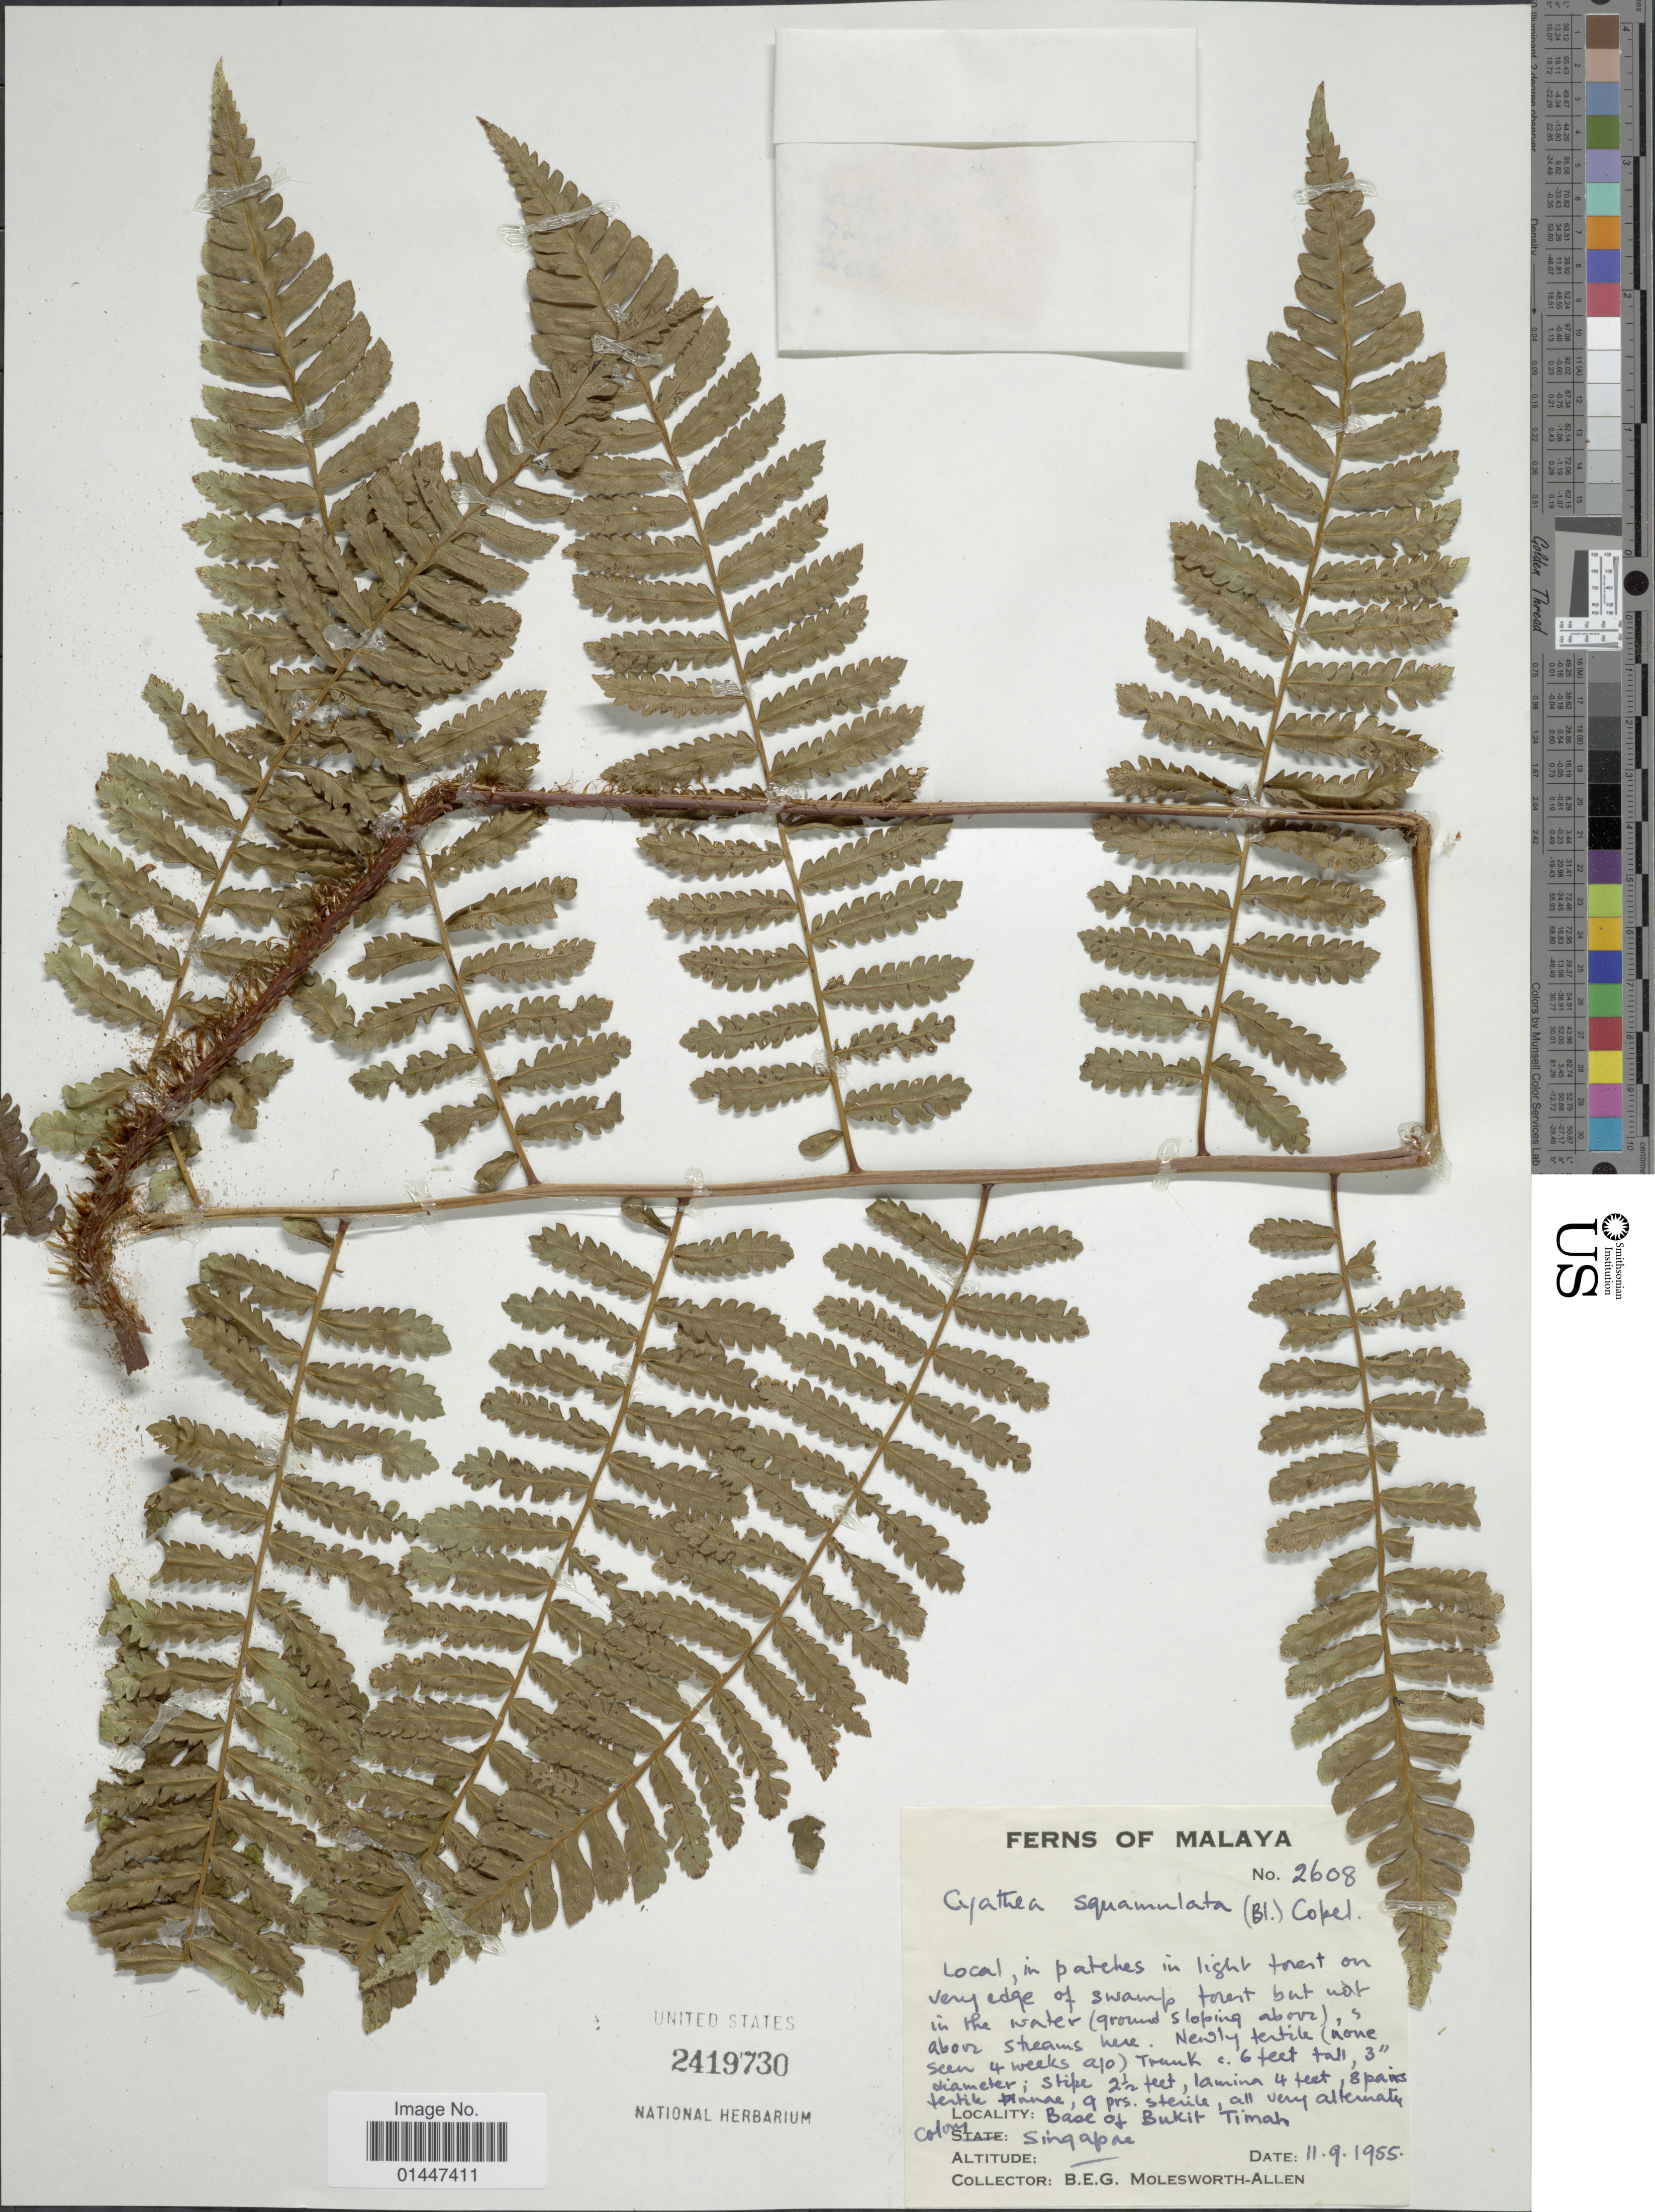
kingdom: Plantae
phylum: Tracheophyta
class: Polypodiopsida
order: Cyatheales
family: Cyatheaceae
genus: Sphaeropteris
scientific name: Sphaeropteris squamulata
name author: (Blume) R.M. Tryon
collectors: B. E. G. Molesworth-Allen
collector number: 2608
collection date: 1955-09-11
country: Malaysia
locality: Malaya.Locality: Base of Bukit Timah. Colony: Singapore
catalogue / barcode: US 2419730